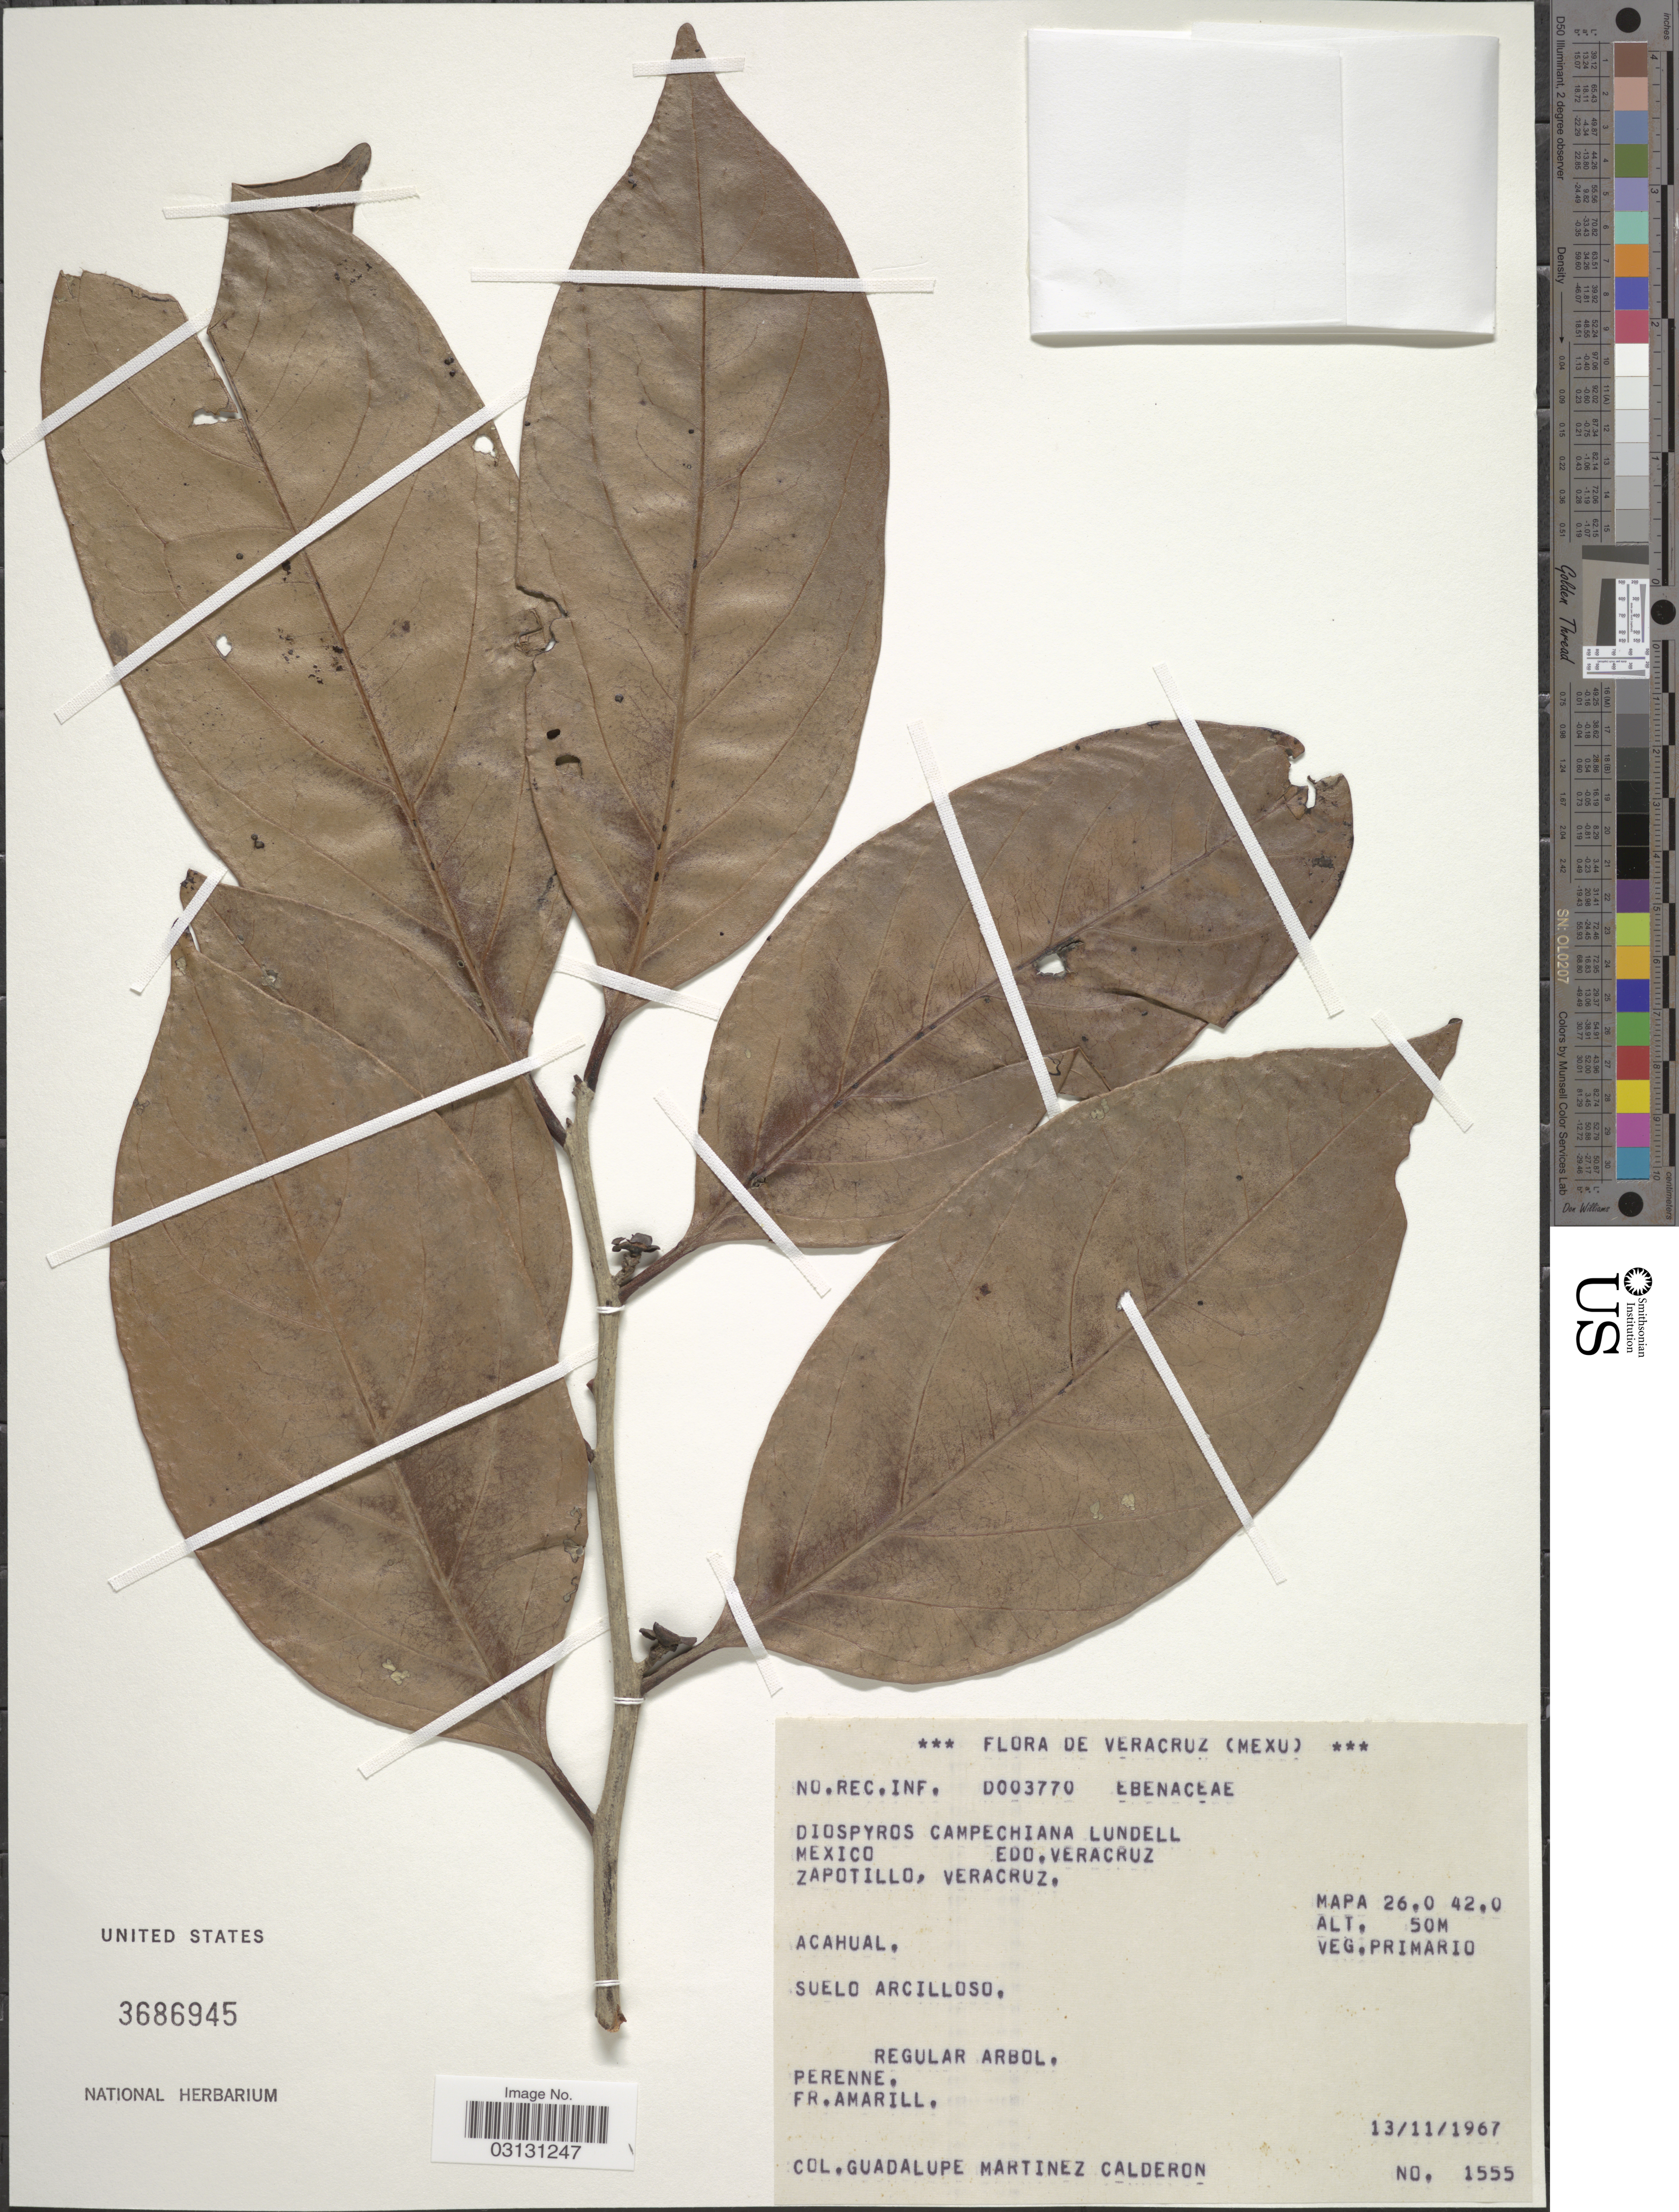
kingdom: Plantae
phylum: Tracheophyta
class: Magnoliopsida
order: Ericales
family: Ebenaceae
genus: Diospyros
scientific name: Diospyros campechiana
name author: Lundell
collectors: G. Martinez-C.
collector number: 1555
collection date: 1967-11-13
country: Mexico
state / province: Veracruz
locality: De Veracruz. Zapotillo. Mapa 26.0 42.0.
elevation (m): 50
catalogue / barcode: US 3686945